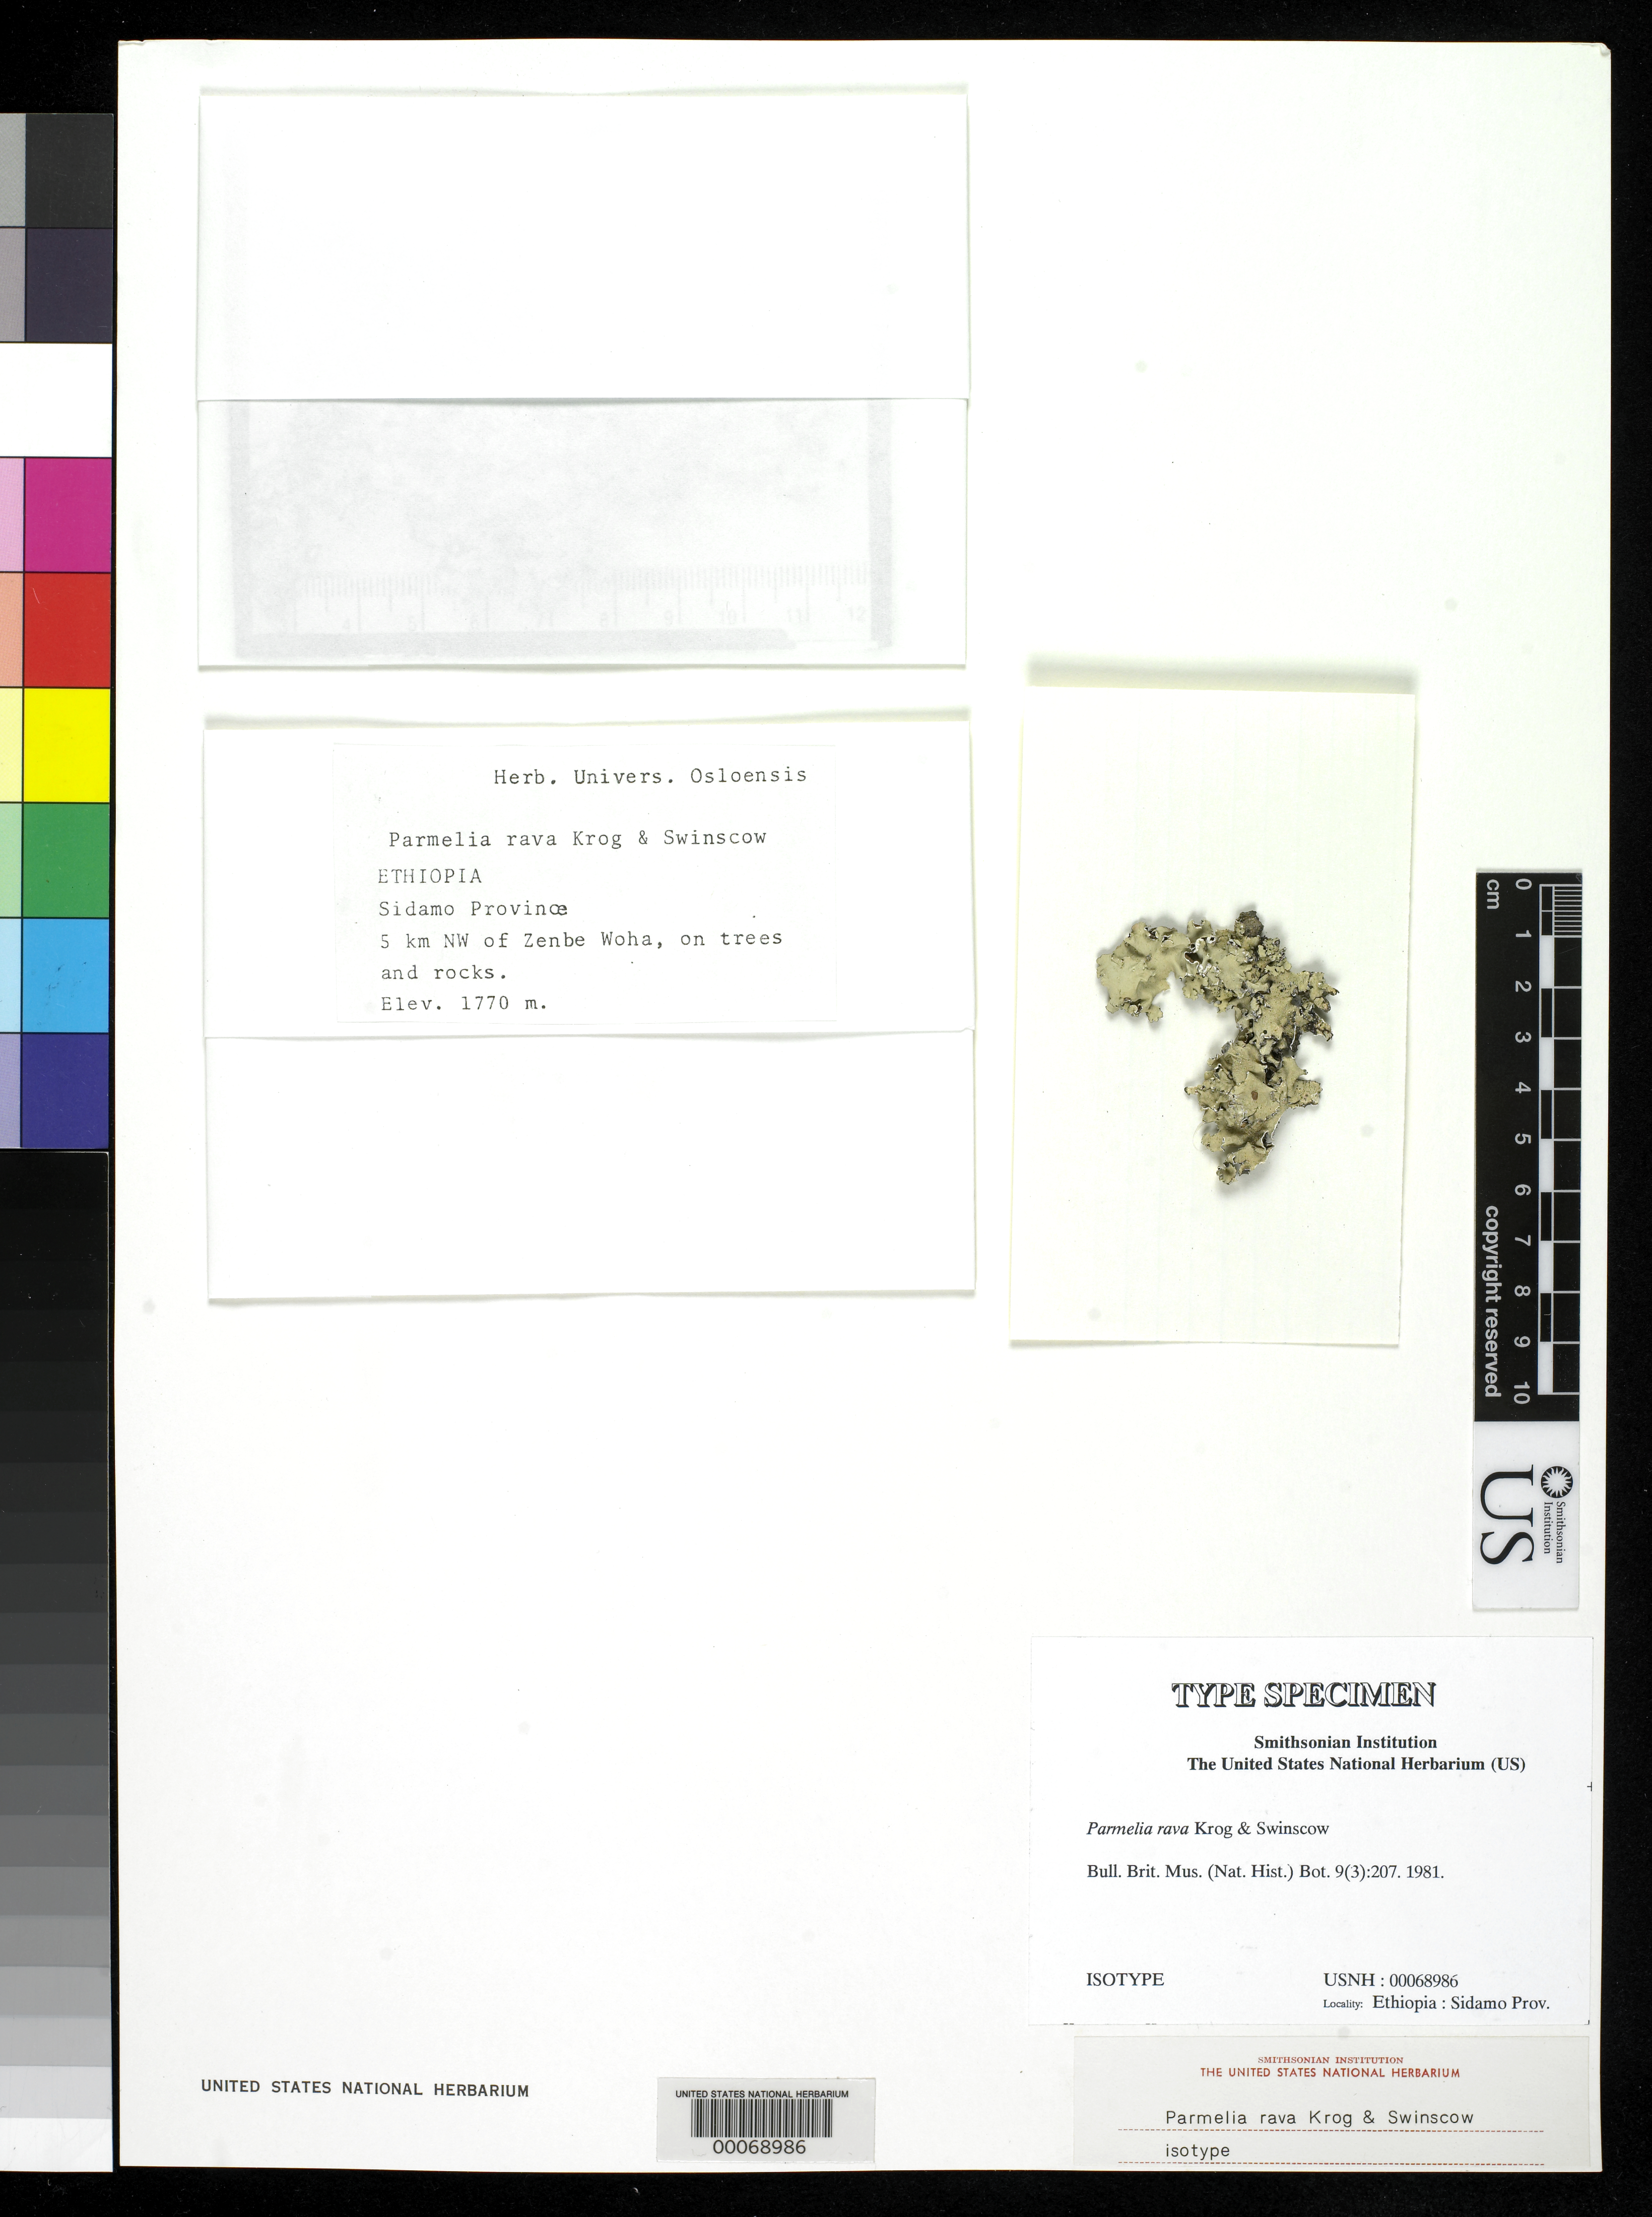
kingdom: Fungi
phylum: Ascomycota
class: Lecanoromycetes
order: Lecanorales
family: Parmeliaceae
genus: Parmelia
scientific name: Parmelia rava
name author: Krog & Swinscow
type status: Isotype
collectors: H. Krog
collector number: E12/5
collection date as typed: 10 Jan 1972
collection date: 1972-01-10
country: Ethiopia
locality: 5 km NW of Zenbe Woha.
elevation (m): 1770